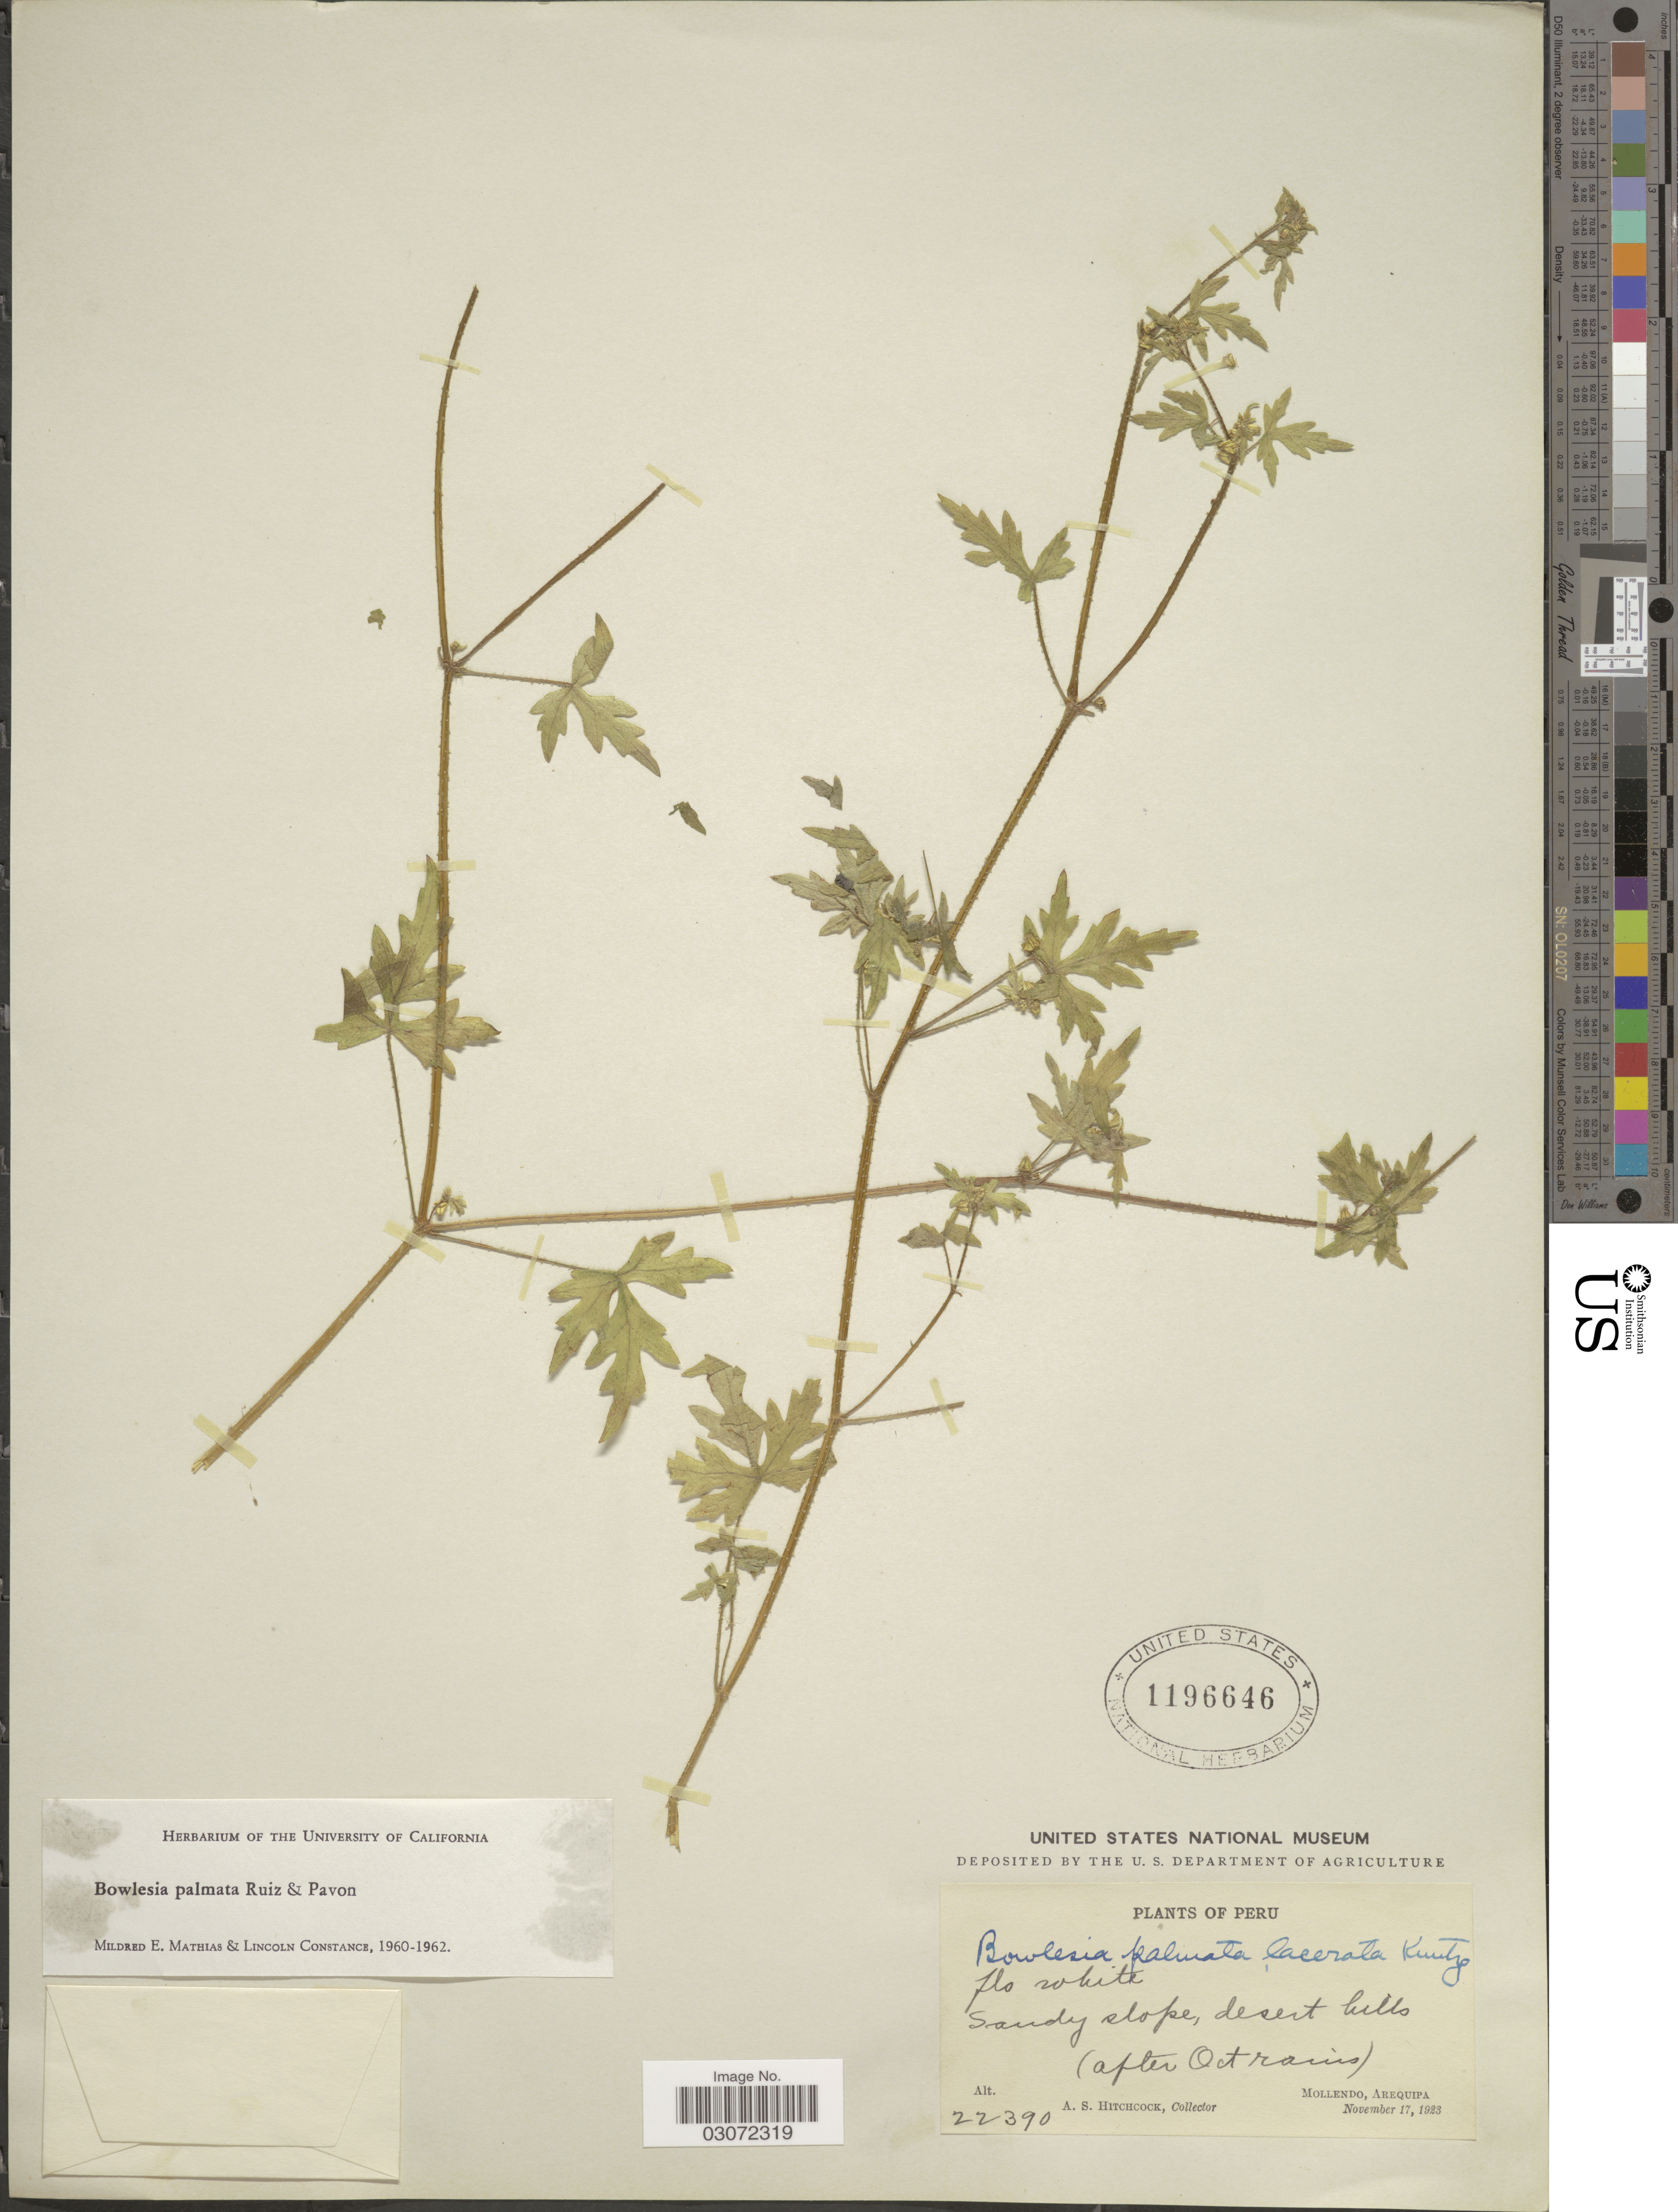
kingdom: Plantae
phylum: Tracheophyta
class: Magnoliopsida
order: Apiales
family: Apiaceae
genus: Bowlesia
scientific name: Bowlesia palmata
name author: Ruiz & Pav.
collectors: A. S. Hitchcock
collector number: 22390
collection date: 1923-11-17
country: Peru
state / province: Arequipa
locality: Mollendo.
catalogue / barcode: US 1196646